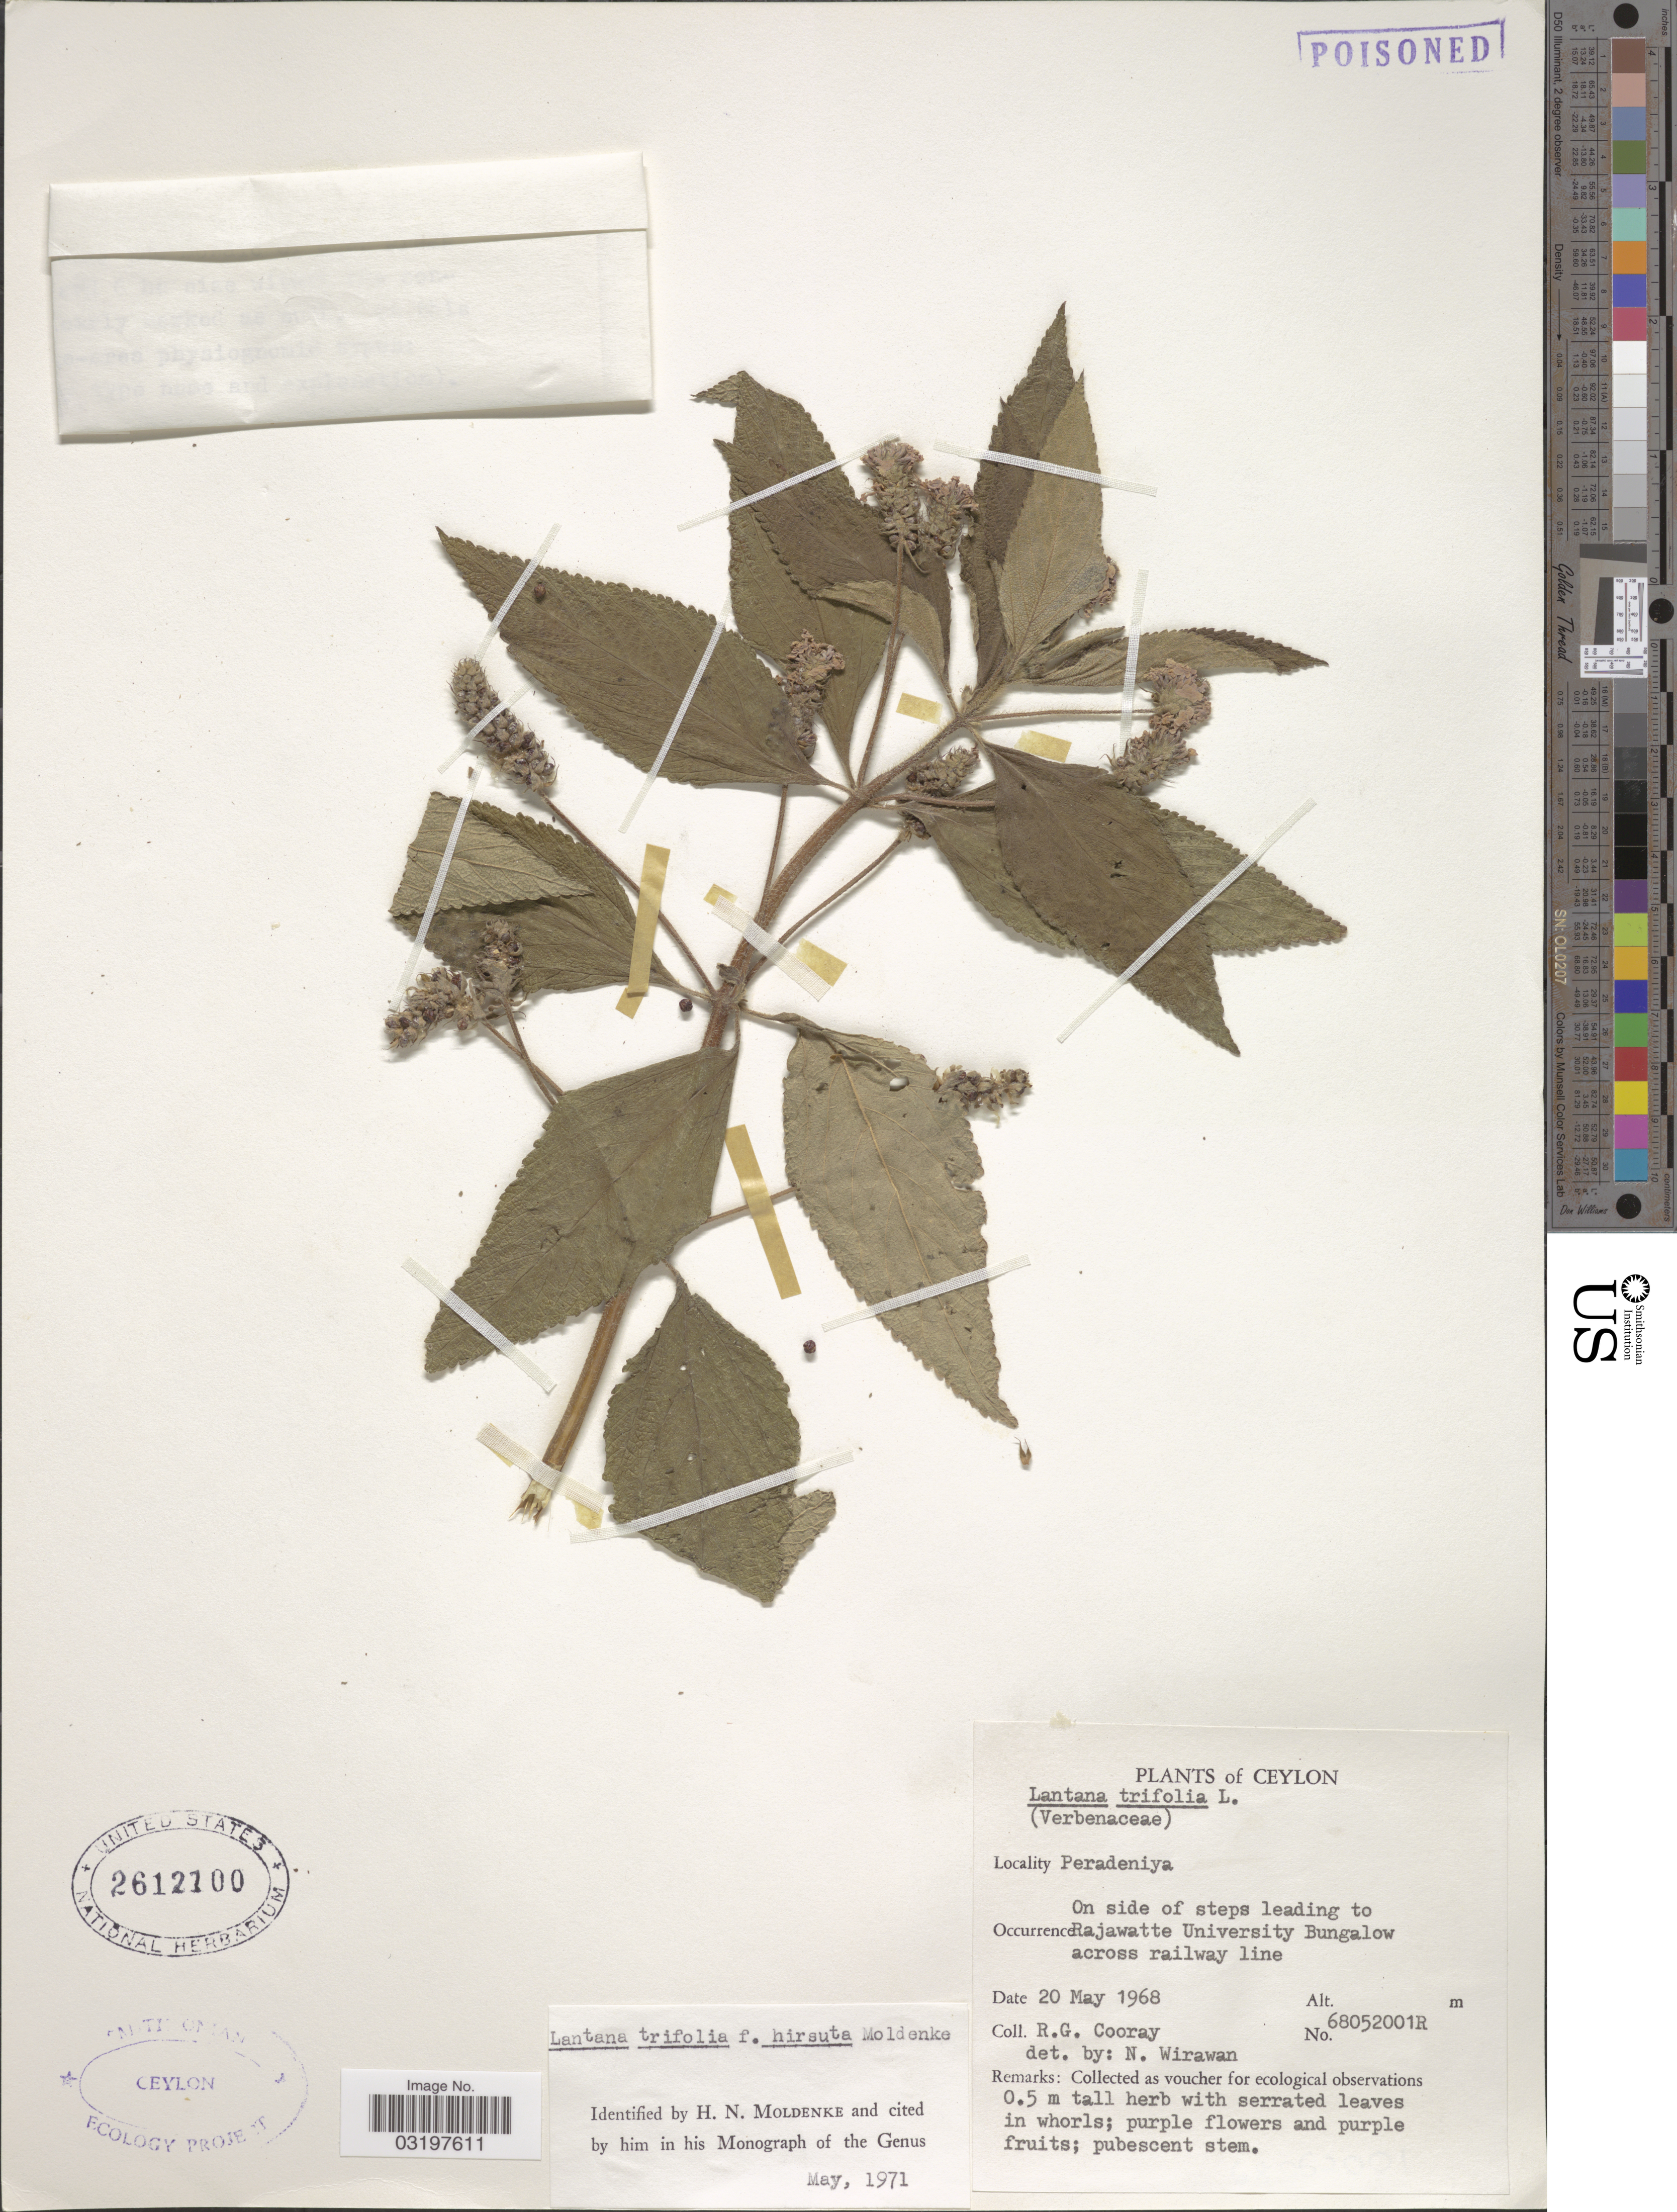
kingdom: Plantae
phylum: Tracheophyta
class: Magnoliopsida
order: Lamiales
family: Verbenaceae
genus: Lantana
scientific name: Lantana trifolia f. hirsuta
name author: Moldenke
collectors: R. Cooray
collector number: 68052001R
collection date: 1968-05-20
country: Sri Lanka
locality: Ceylon. Peradeniya. On side of steps leading to Rajawatte University Bungalow across railway line.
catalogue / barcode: US 2612100